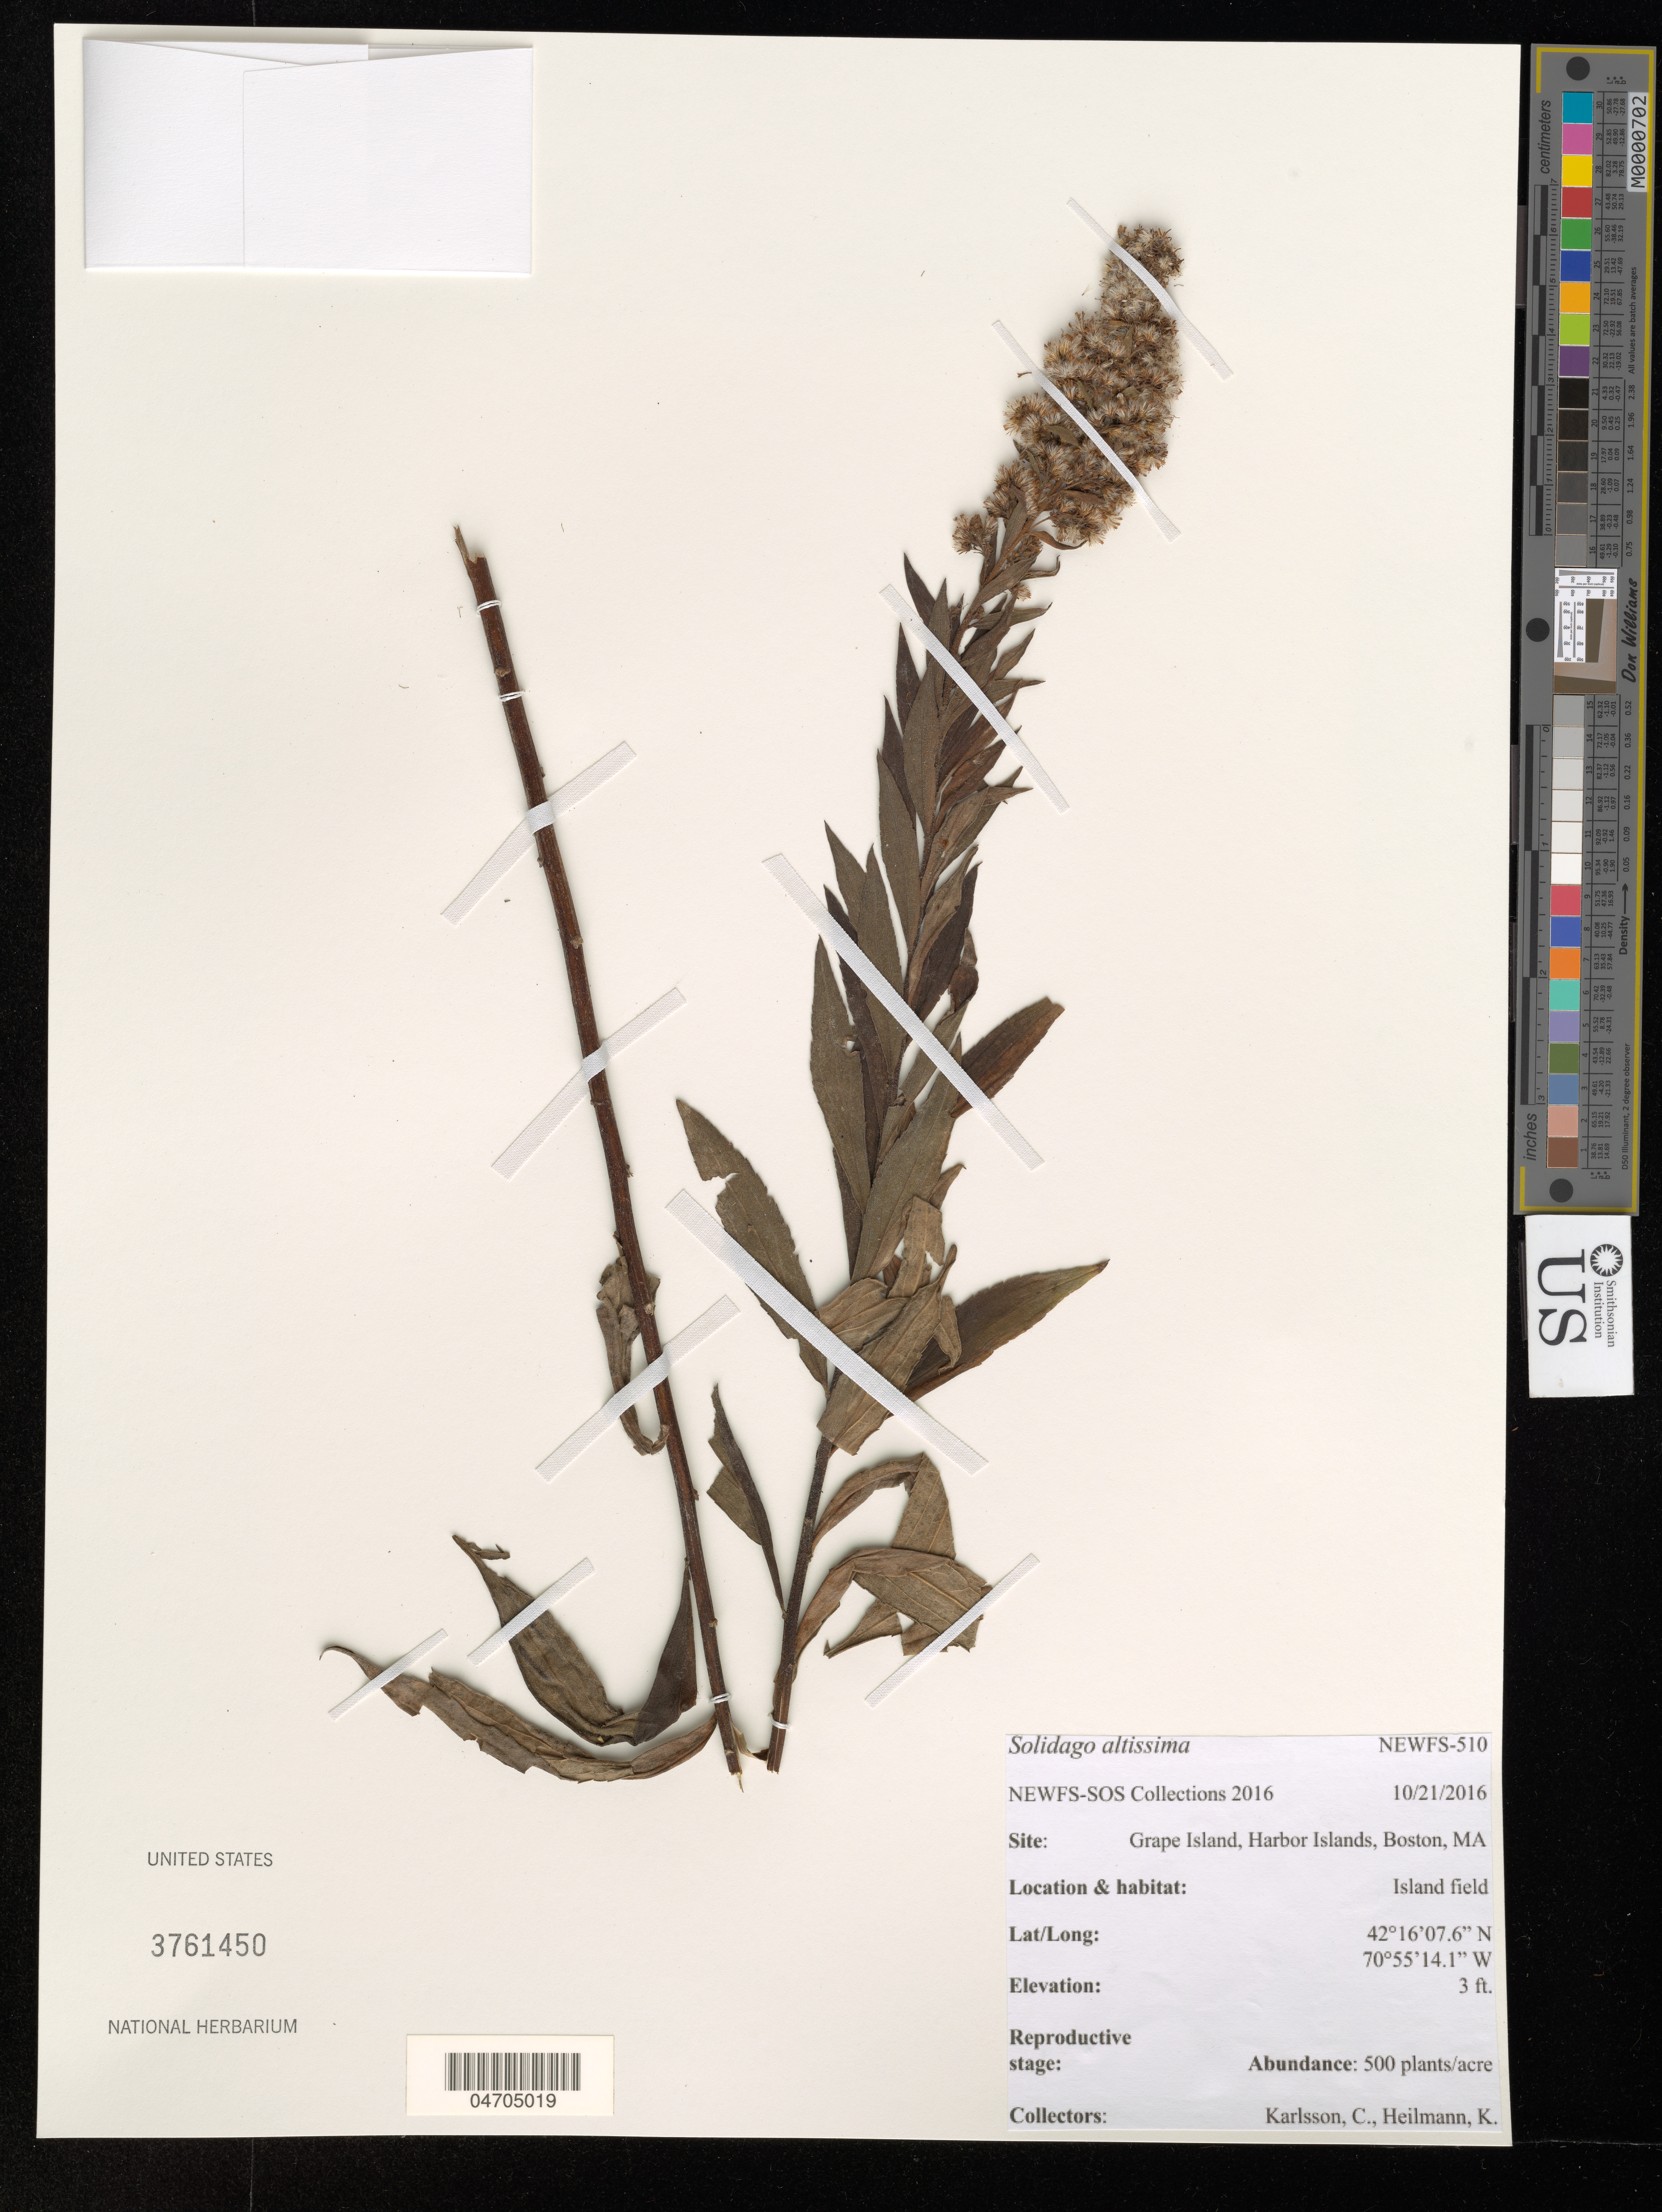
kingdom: Plantae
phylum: Tracheophyta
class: Magnoliopsida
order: Asterales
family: Asteraceae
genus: Solidago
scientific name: Solidago altissima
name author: L.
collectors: C. Karlsson & K. Heilmann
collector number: NEWFS-510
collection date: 2016-10-21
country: United States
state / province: Massachusetts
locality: Grape Island, Harbor Islands, Boston.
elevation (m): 1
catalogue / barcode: US 3761450